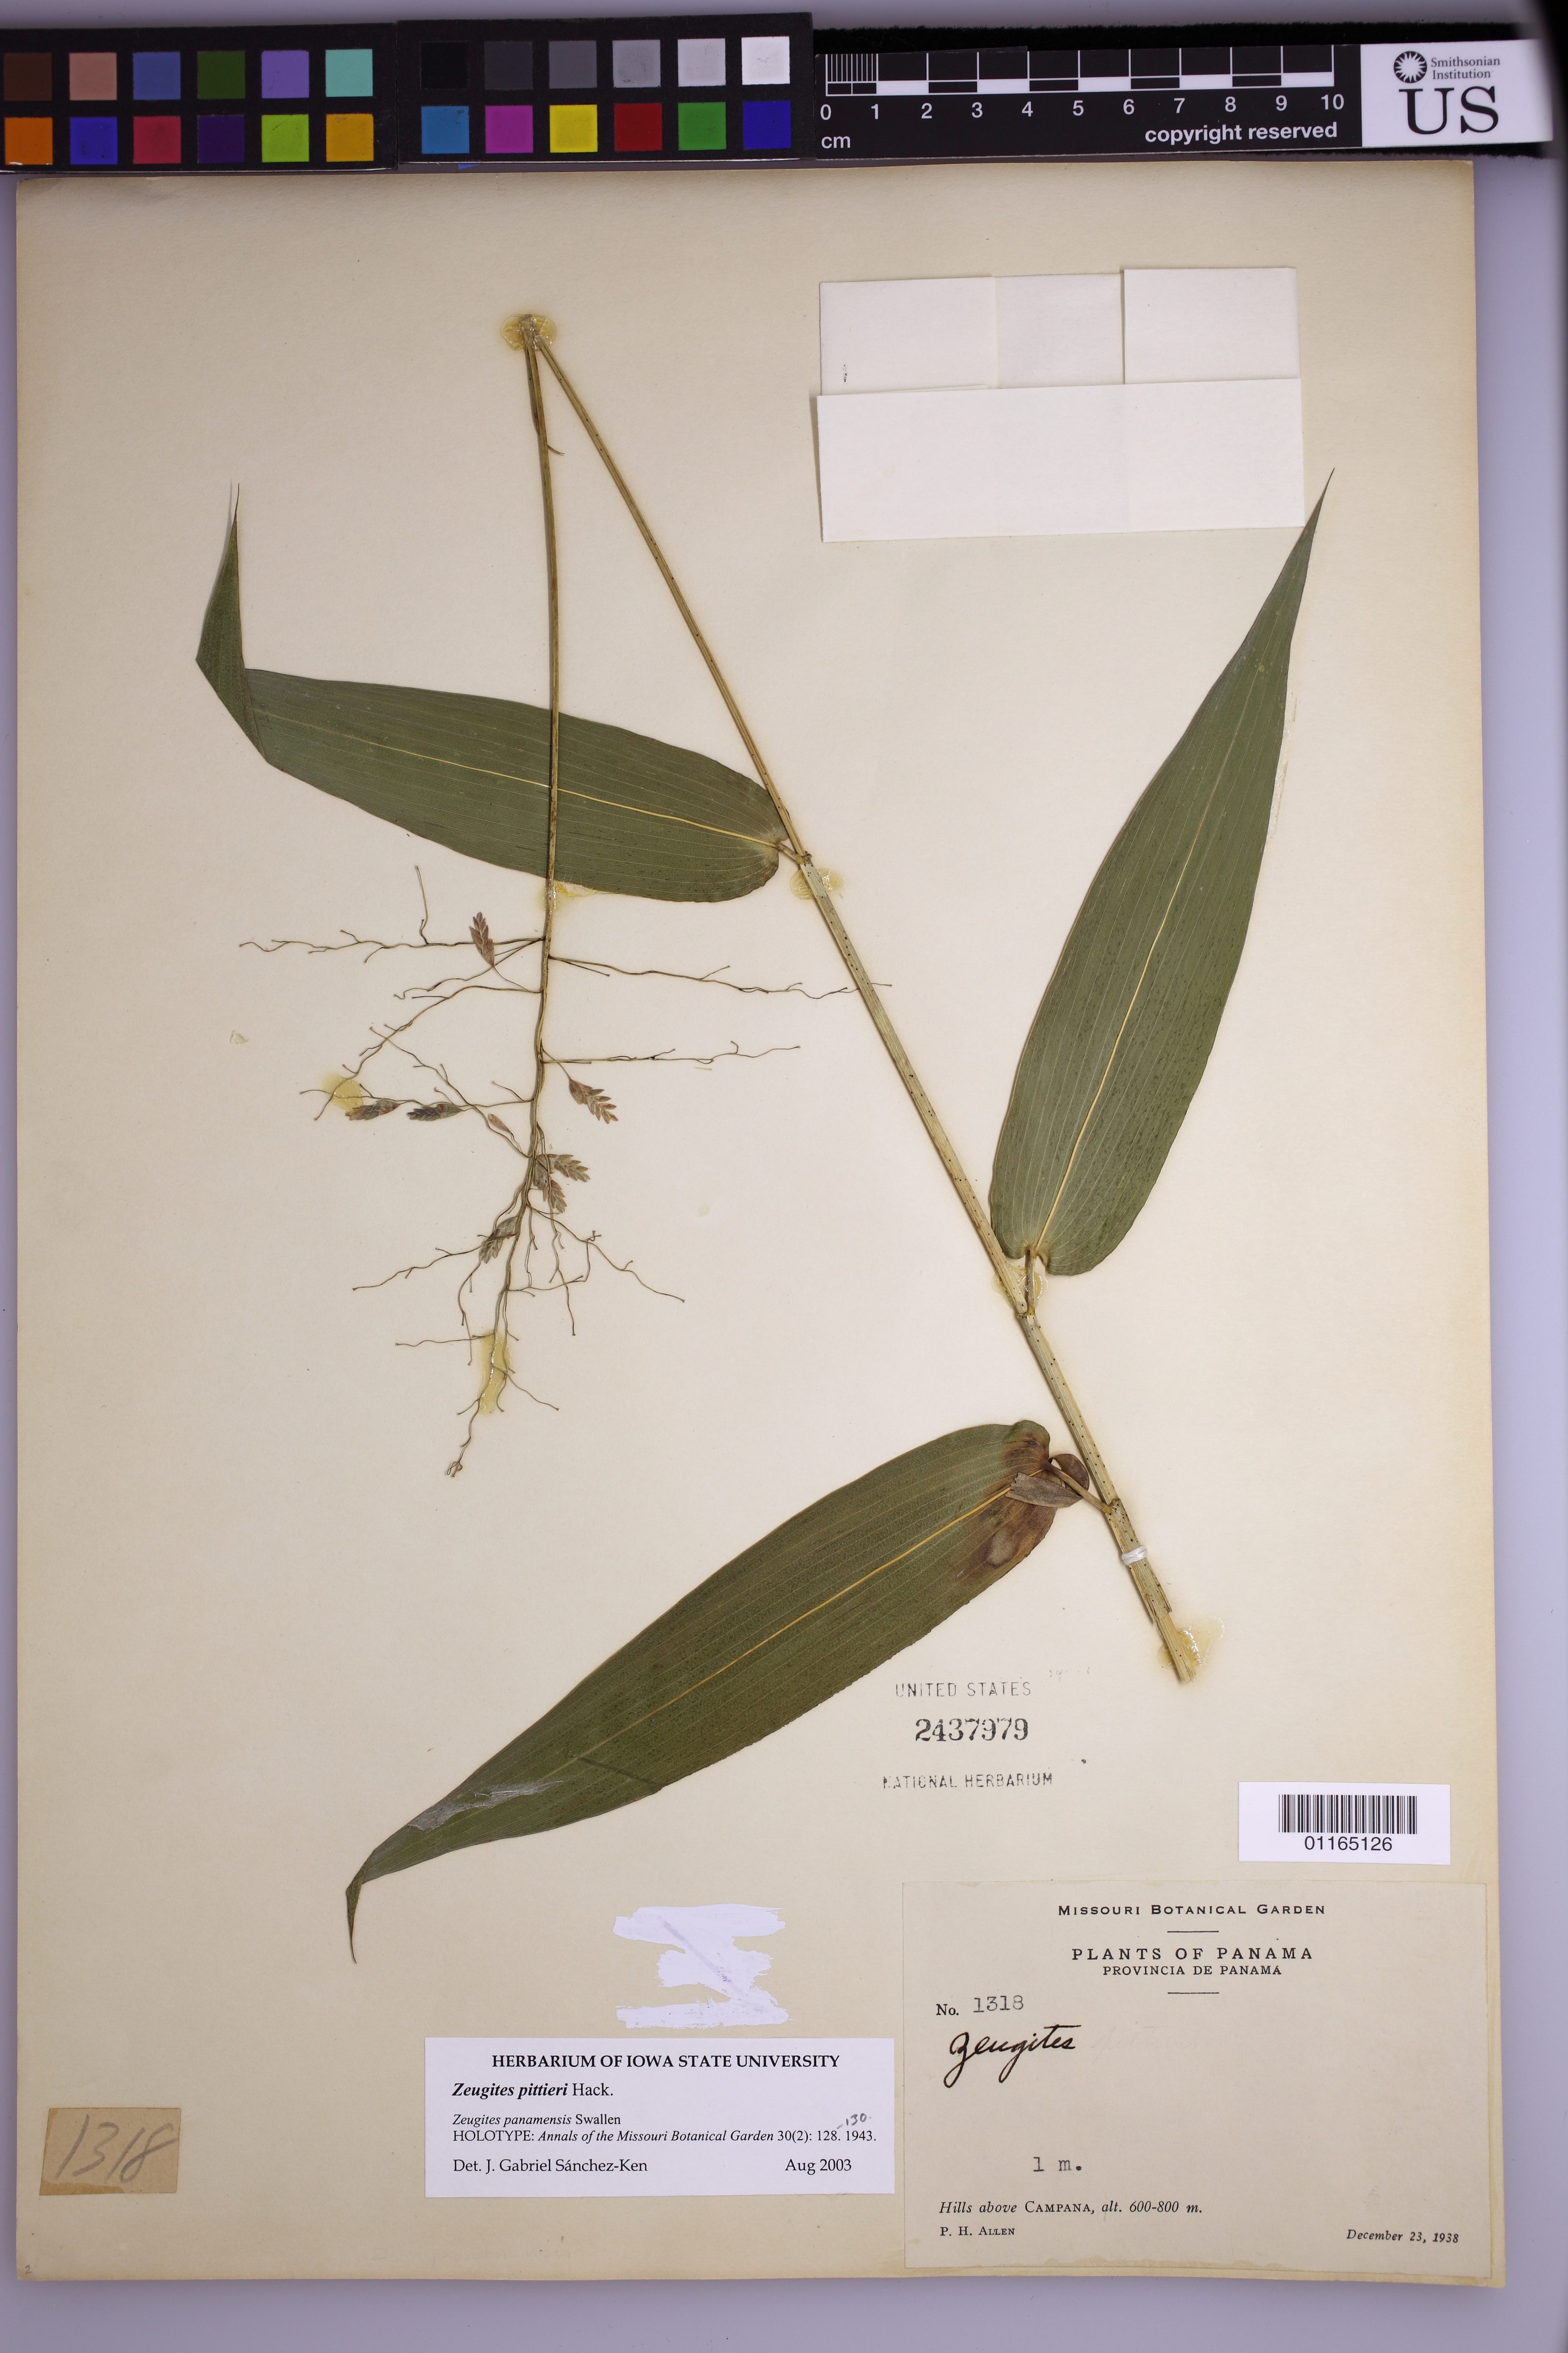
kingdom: Plantae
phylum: Tracheophyta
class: Liliopsida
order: Poales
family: Poaceae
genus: Zeugites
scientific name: Zeugites panamensis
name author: Swallen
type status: Isotype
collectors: P. H. Allen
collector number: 1318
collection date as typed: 23 Dec 1938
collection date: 1938-12-23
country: Panama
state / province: Panamá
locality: Provincia de Panama. Hills above Campana.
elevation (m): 600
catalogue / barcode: US 2437979